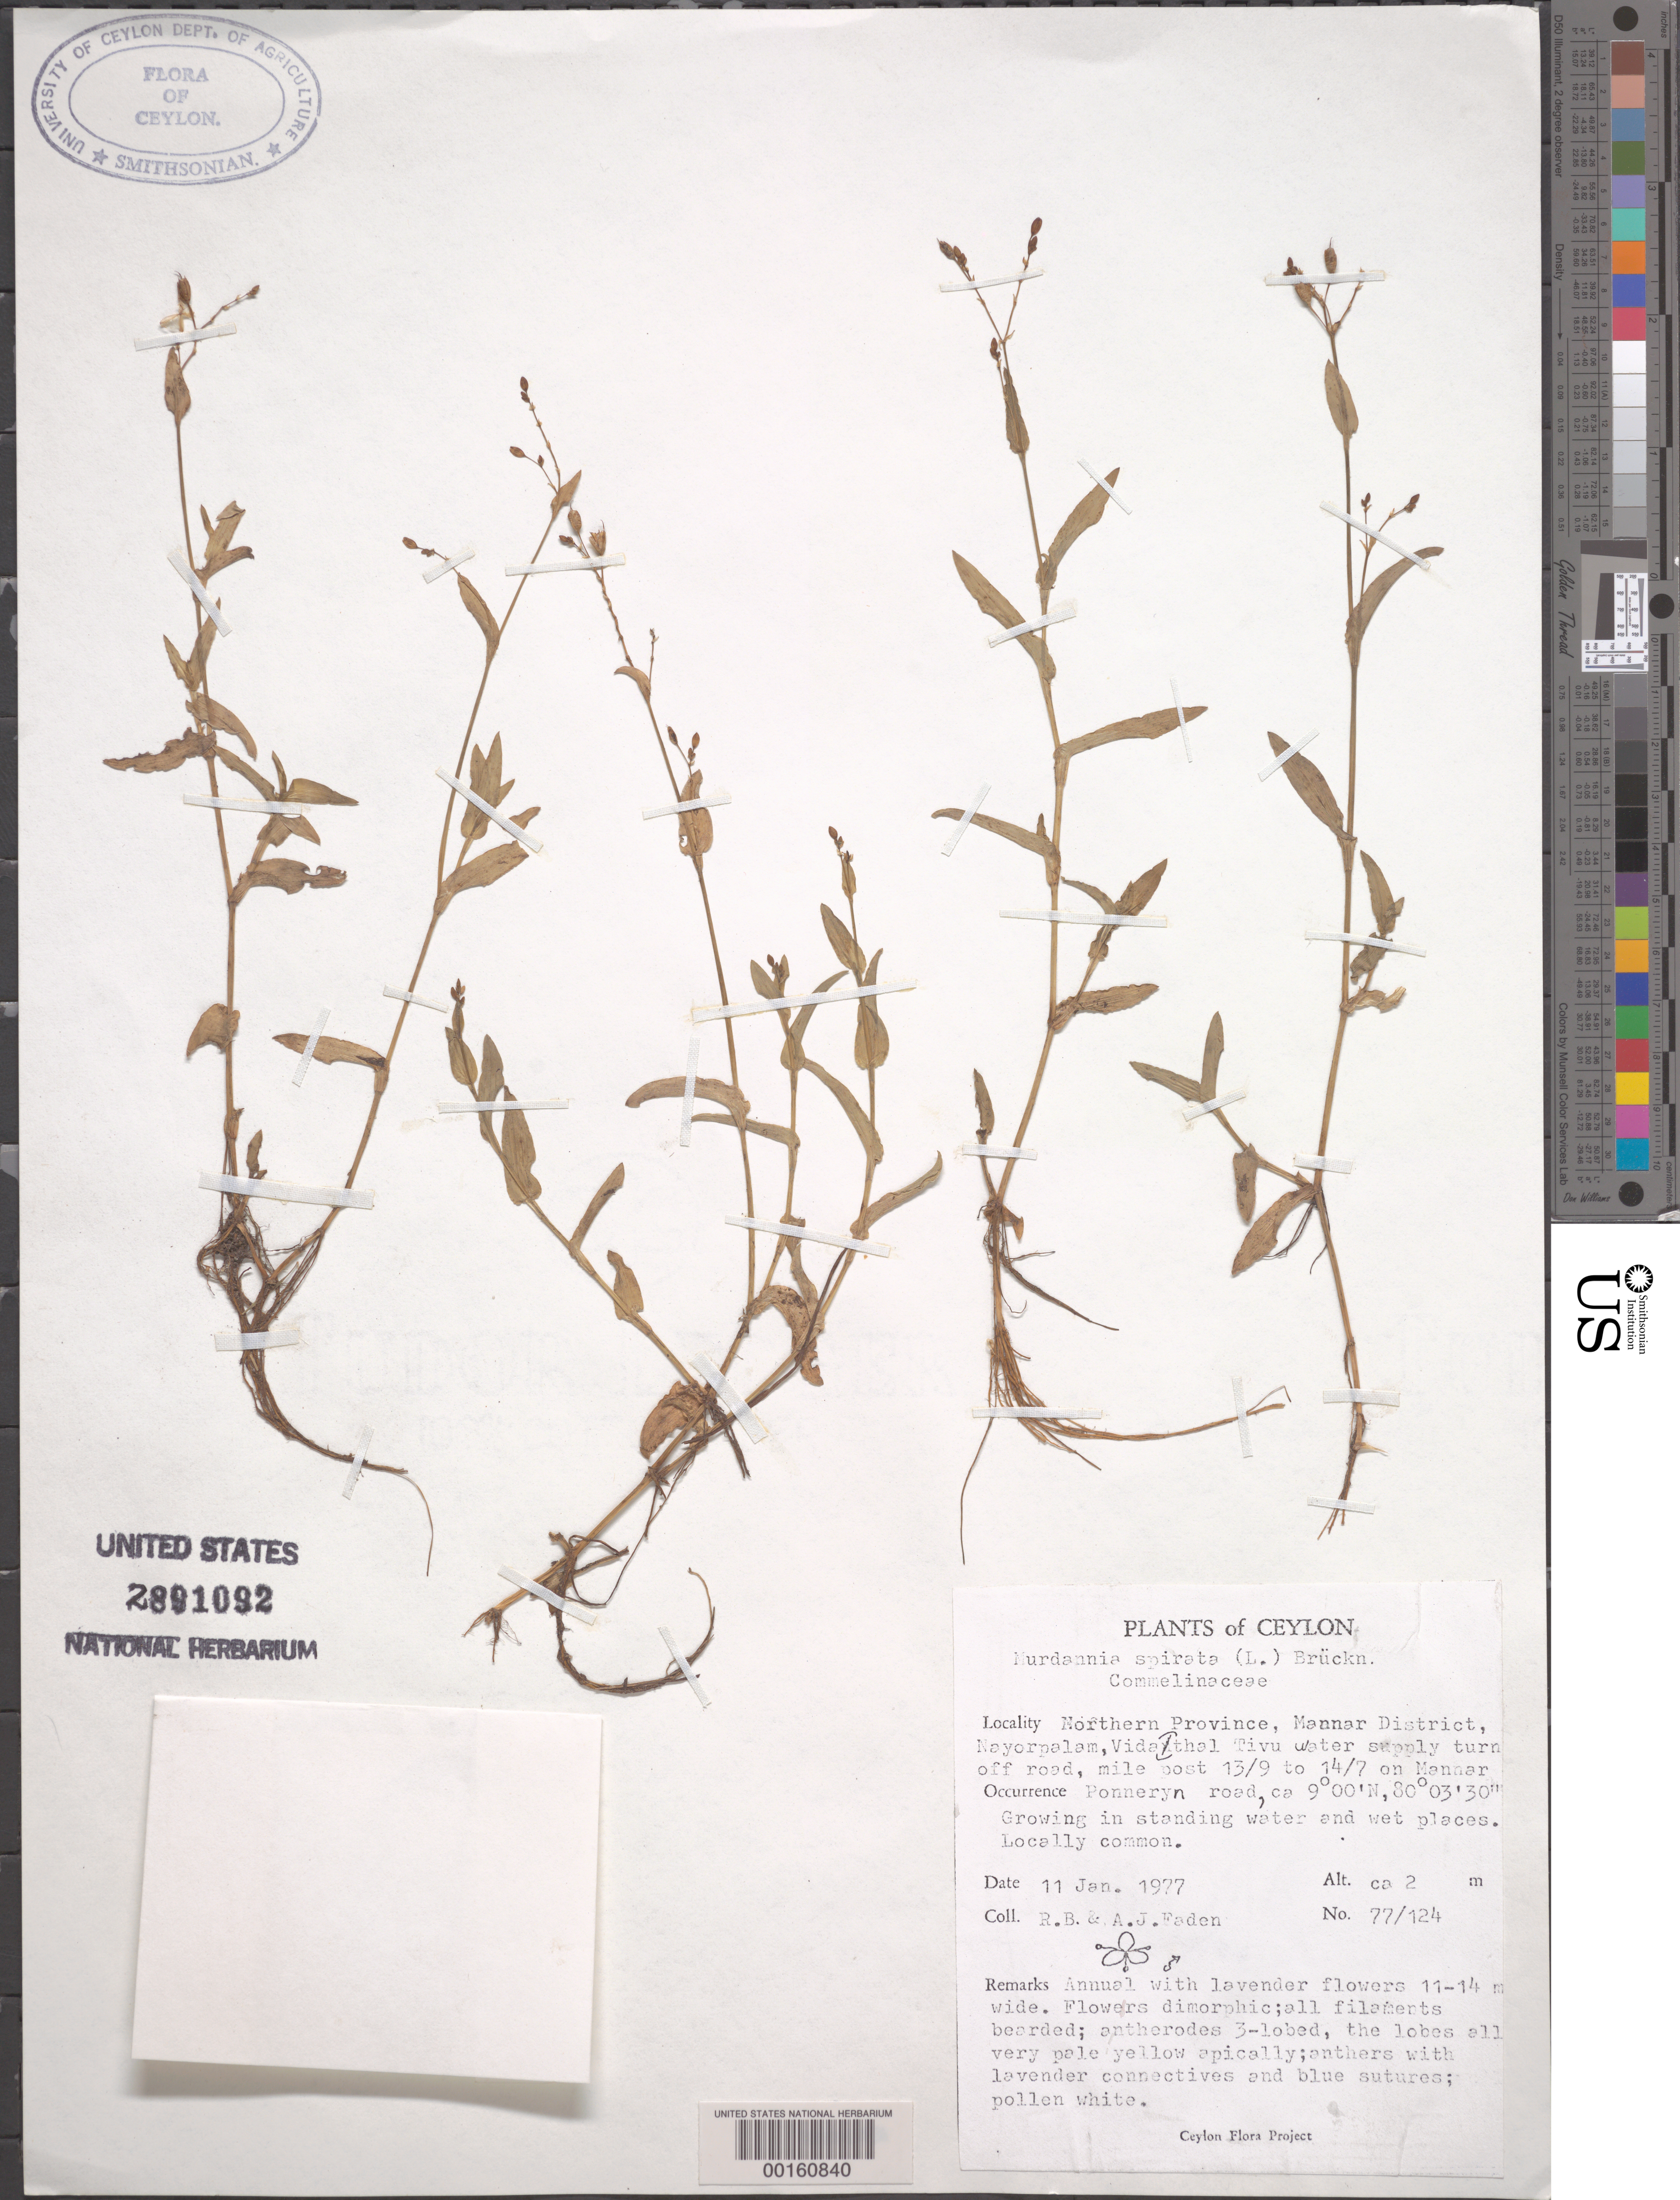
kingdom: Plantae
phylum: Tracheophyta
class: Liliopsida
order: Commelinales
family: Commelinaceae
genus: Murdannia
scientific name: Murdannia spirata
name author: (L.) G. Brückn.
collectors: R. B. Faden & A. J. Faden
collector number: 77/124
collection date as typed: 11 Jan 1977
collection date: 1977-01-11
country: Sri Lanka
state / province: Northern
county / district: Mannar Dist.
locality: Nayorpalam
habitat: Standing water and wet places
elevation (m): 2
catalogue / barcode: US 2891092